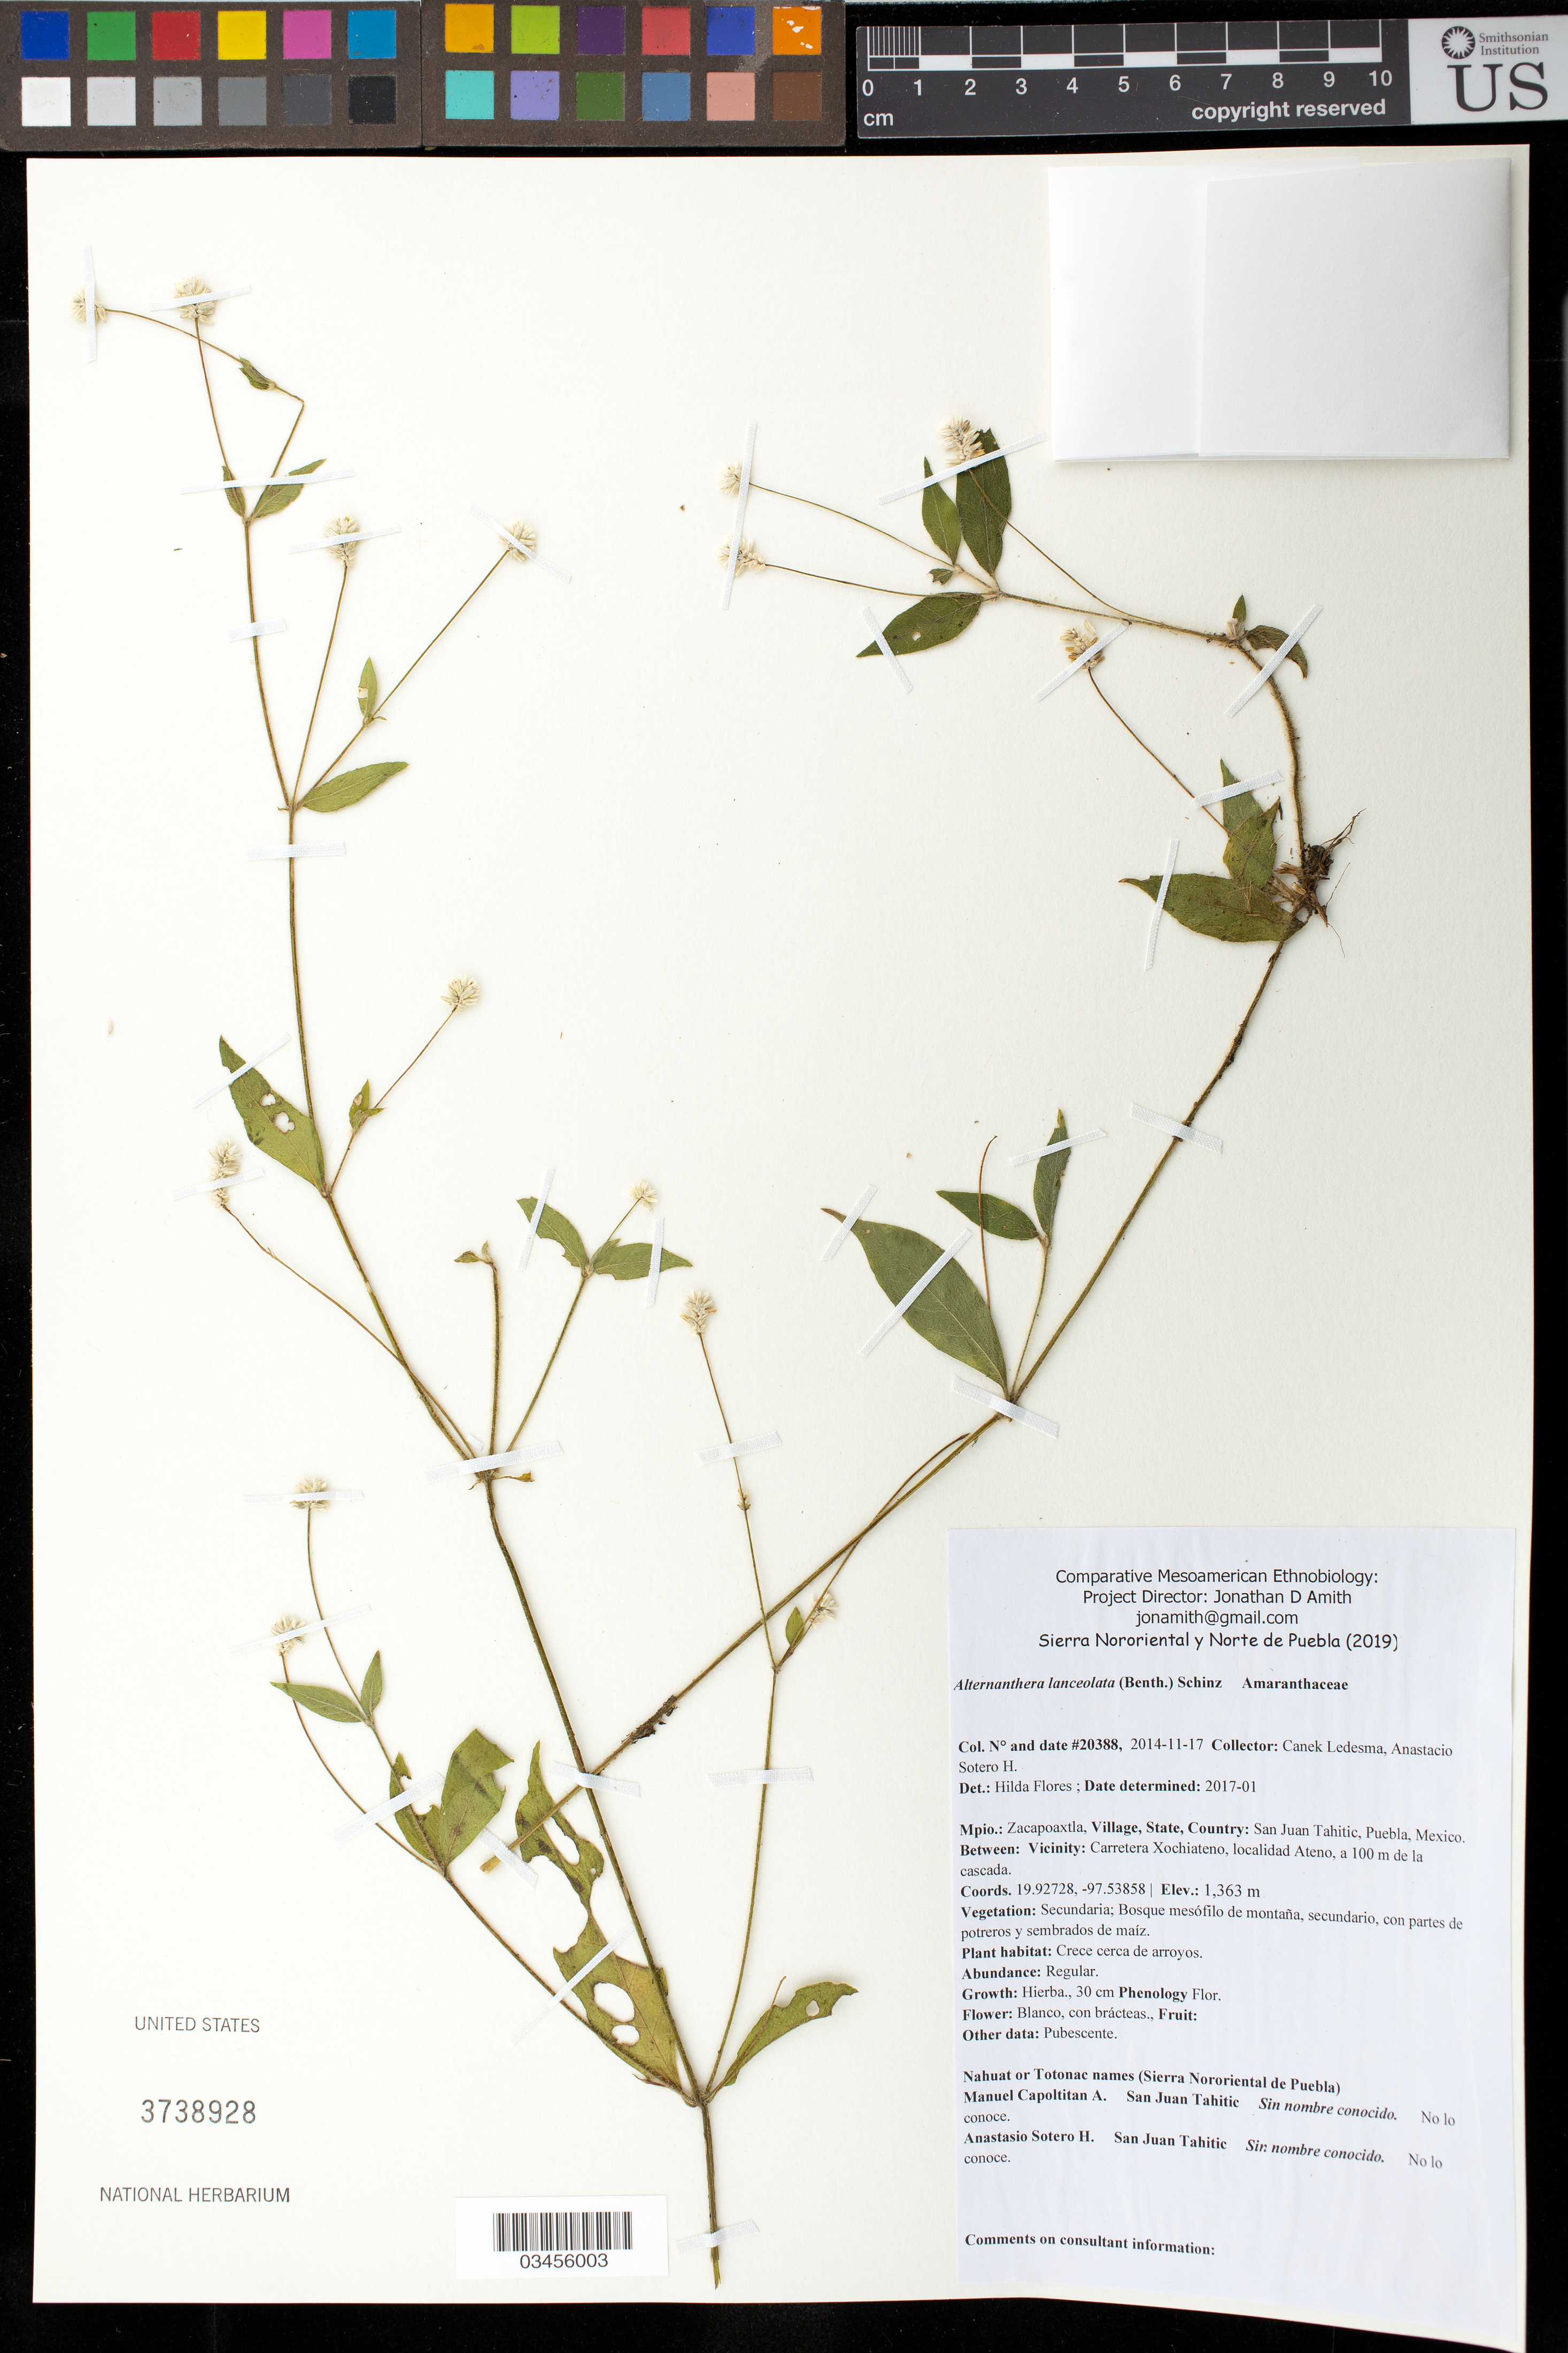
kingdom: Plantae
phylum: Tracheophyta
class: Magnoliopsida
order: Caryophyllales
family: Amaranthaceae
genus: Alternanthera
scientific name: Alternanthera lanceolata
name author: (Benth.) Schinz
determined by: Flores, H.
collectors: Canek Ledesma C.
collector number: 20388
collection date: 2014-11-17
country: México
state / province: Puebla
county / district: Zacapoaxtla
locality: PUEBLO: San Juan Tahitic; LOCALIDAD EXACTA: Carretera Xochiateno, localidad Ateno, a 100 m de la cascada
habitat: Bosque mesófilo de montaña, secundario, con partes de potreros y sembradíos de maíz; crece cerca de arroyos.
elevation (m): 1363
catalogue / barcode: US 3738928